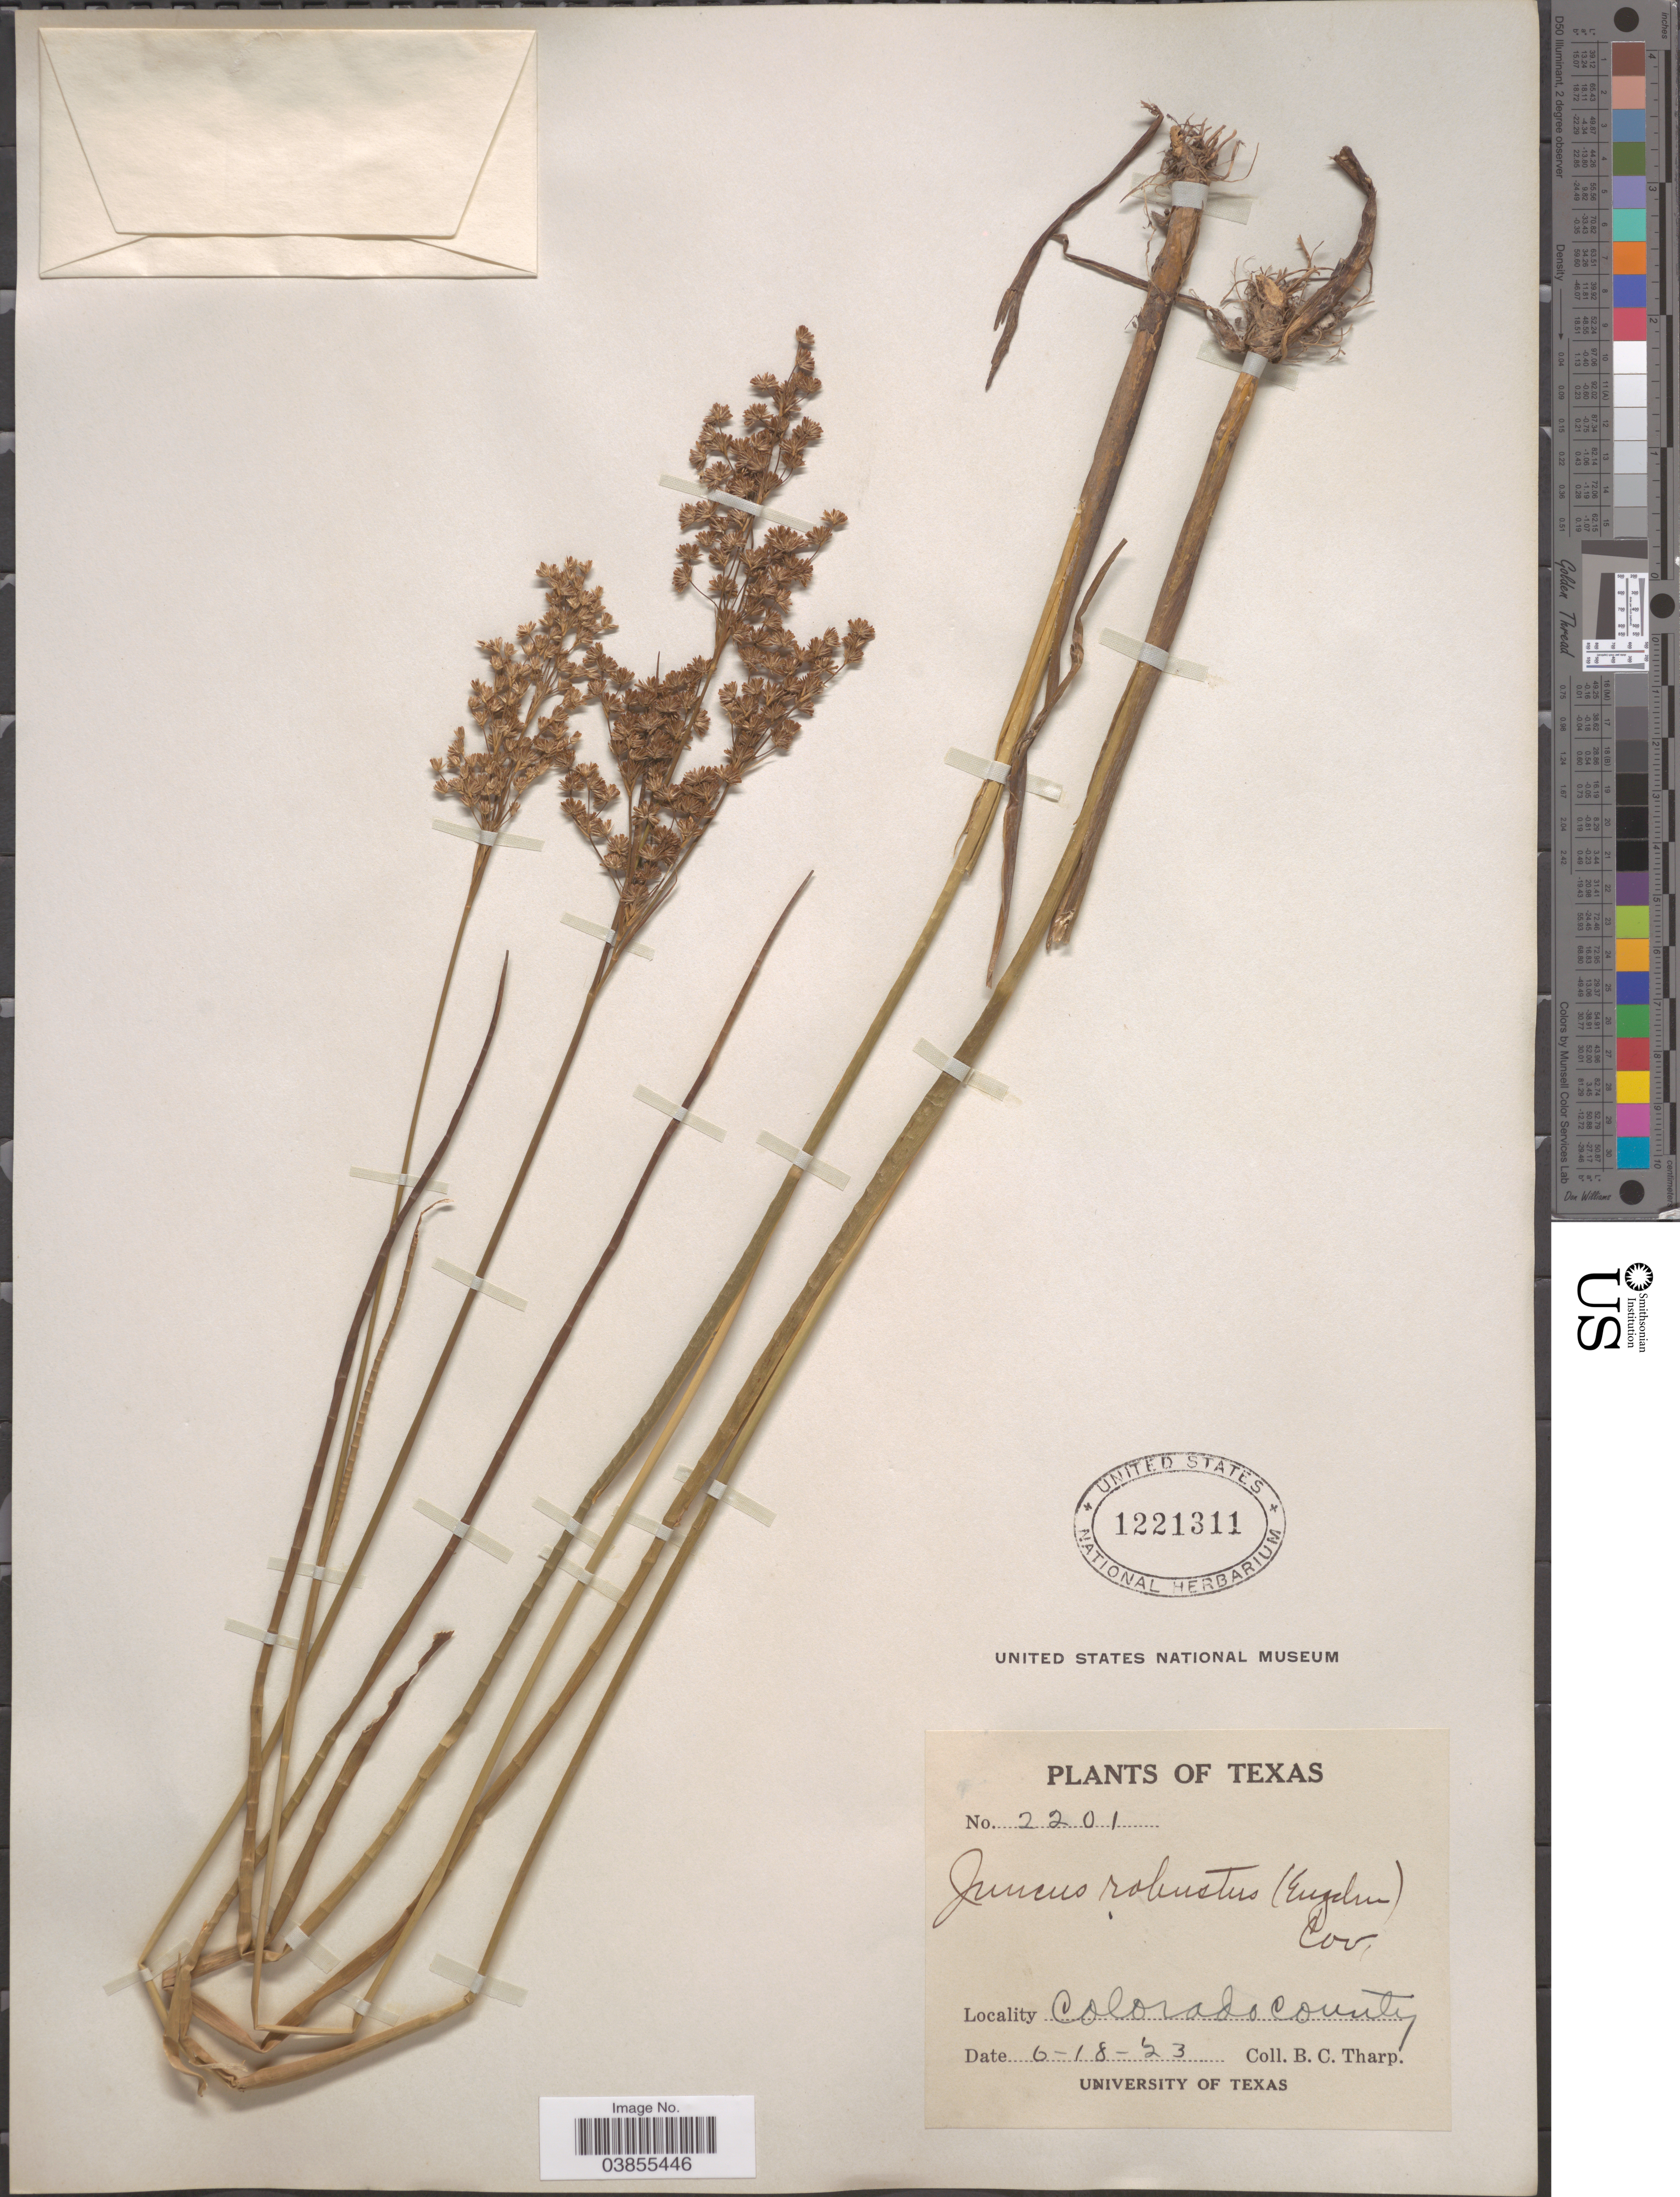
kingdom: Plantae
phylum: Tracheophyta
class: Liliopsida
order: Poales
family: Juncaceae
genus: Juncus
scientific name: Juncus nodatus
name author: Coville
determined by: Strong, Mark T., (BOT), Smithsonian Institution - National Museum of Natural History (UNITED STATES)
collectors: B. C. Tharp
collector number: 2201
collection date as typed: Transcribed d/m/y: 18/6/23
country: United States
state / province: Texas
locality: Colorado County.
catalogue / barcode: US 1221311